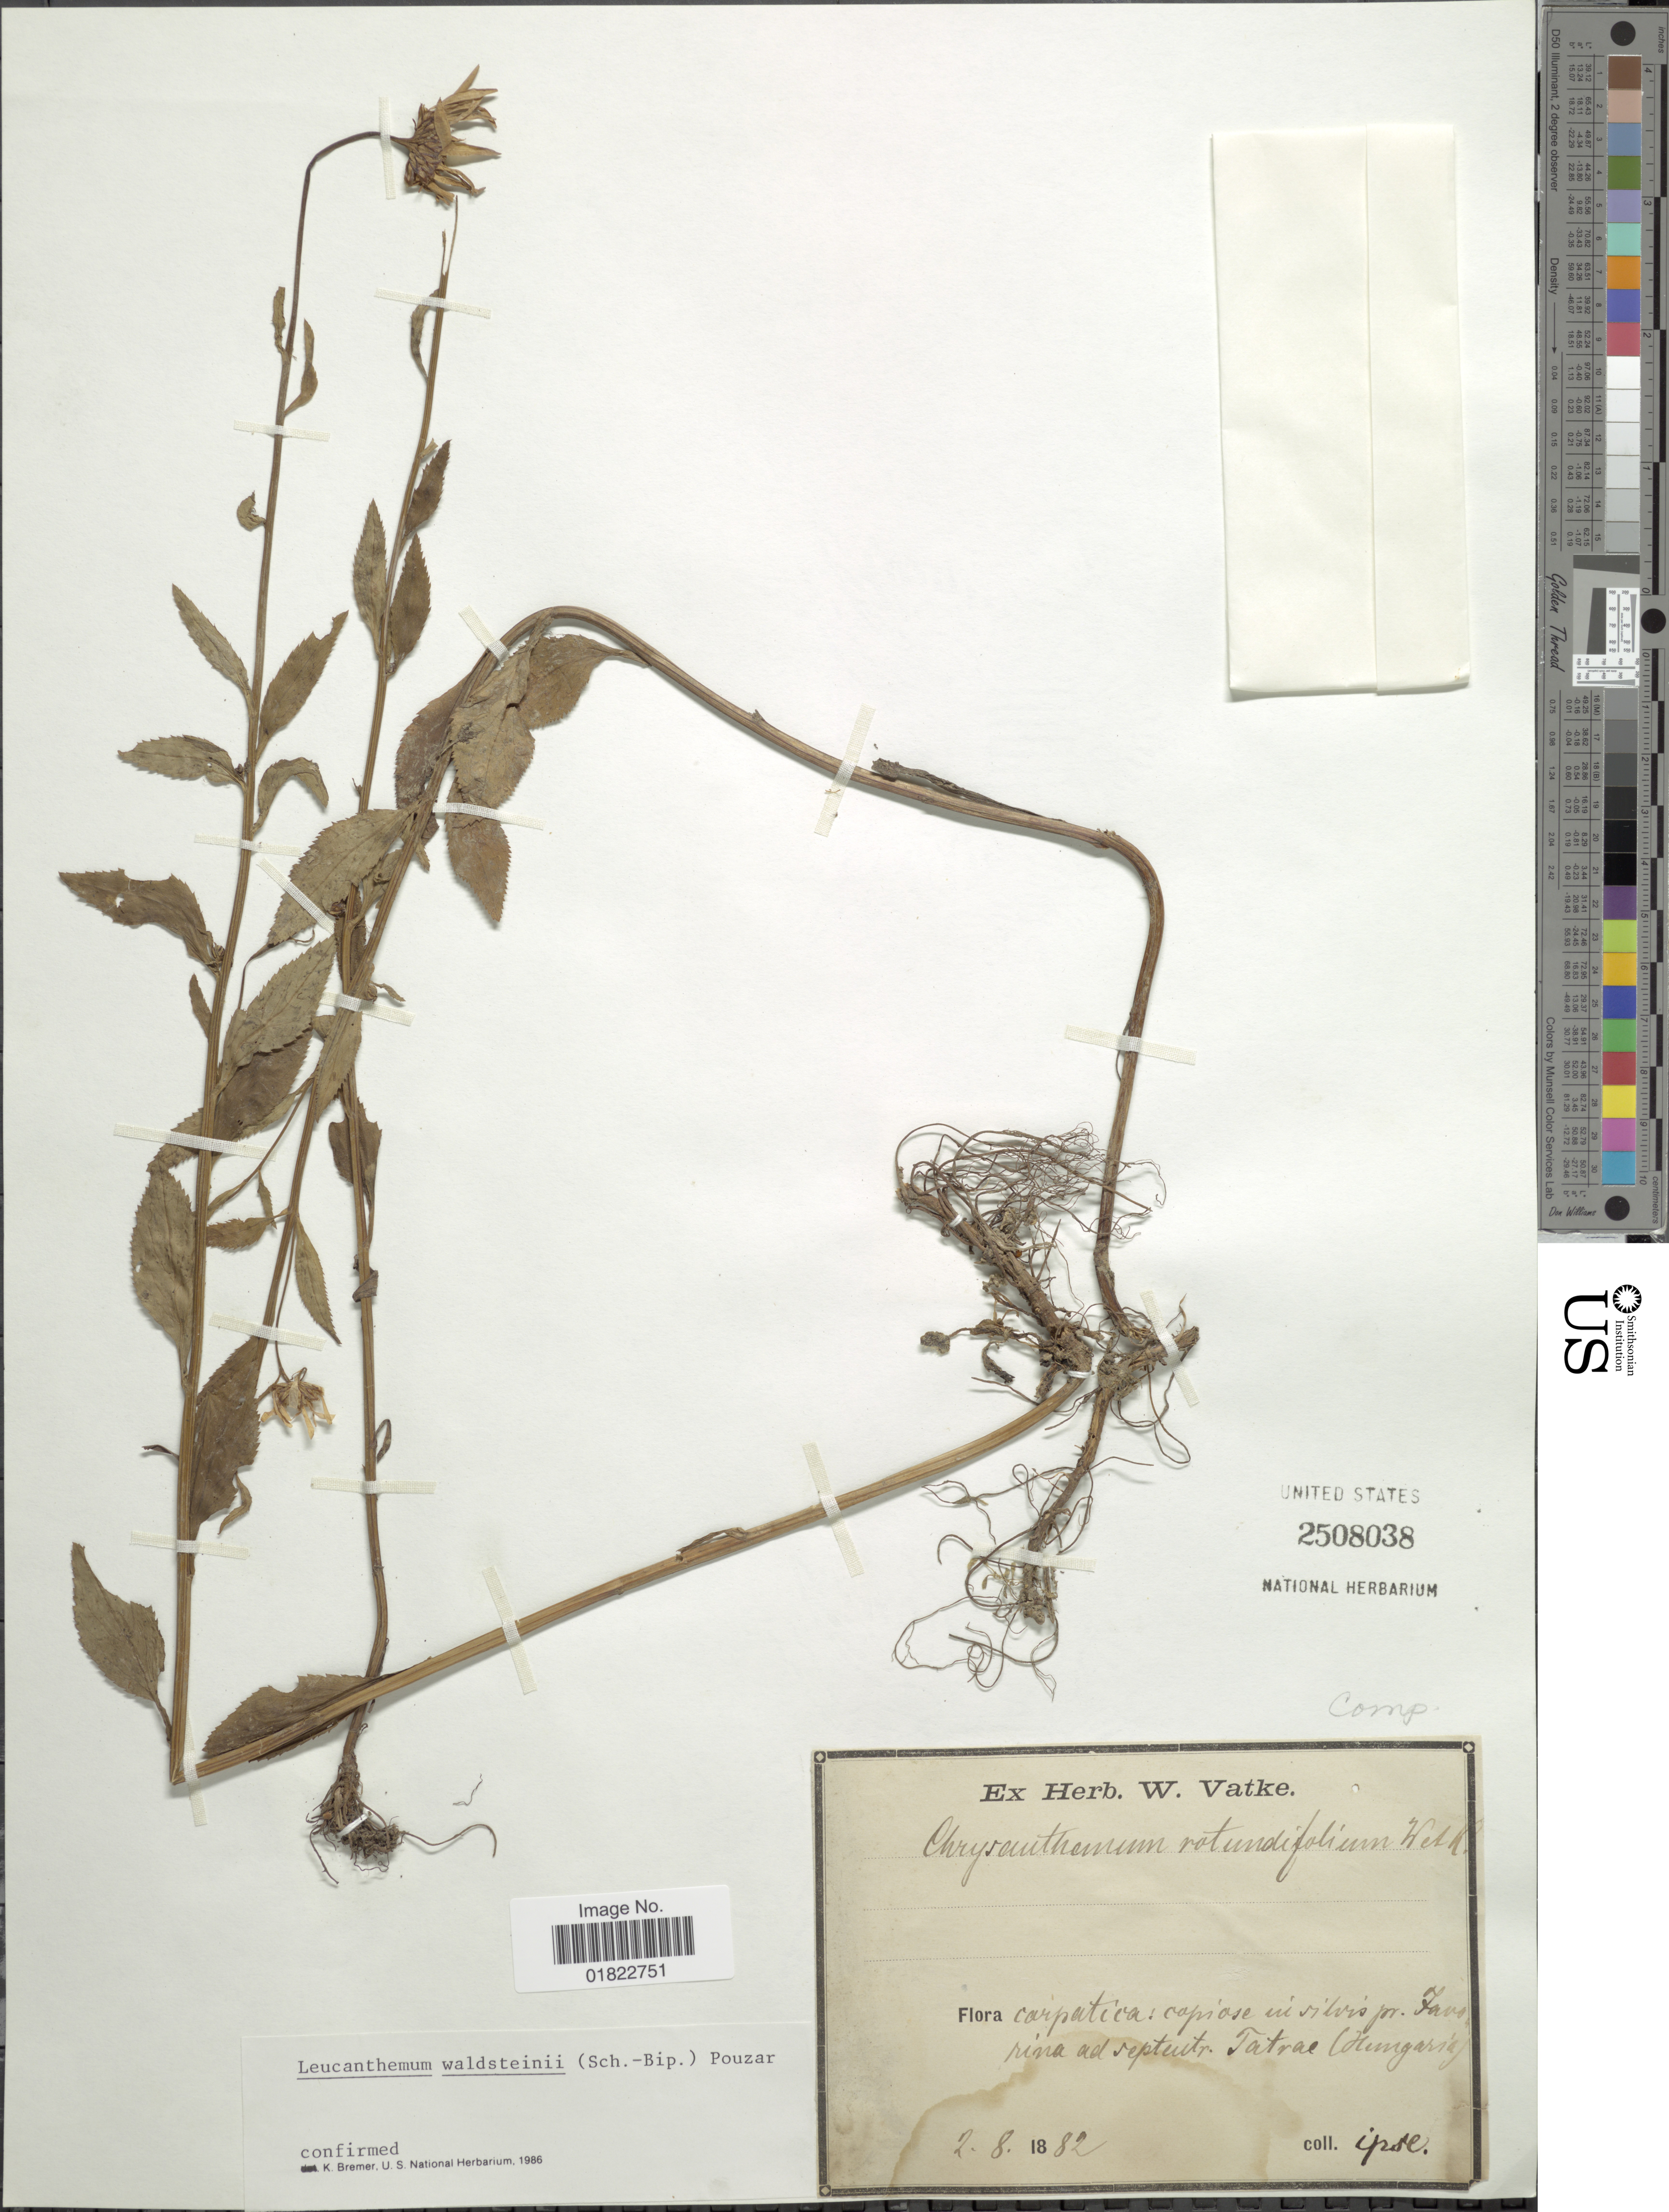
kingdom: Plantae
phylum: Tracheophyta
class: Magnoliopsida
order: Asterales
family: Asteraceae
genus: Leucanthemum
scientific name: Leucanthemum waldsteinii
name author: (Sch. Bip.) Pouzar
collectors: W. Vatke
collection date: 1882-08-02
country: Hungary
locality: Carpatica: Copiose in silvis pr. Favoripa ad septentr. Tatrae (Hungaria). [interpreted]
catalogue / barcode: US 2508038